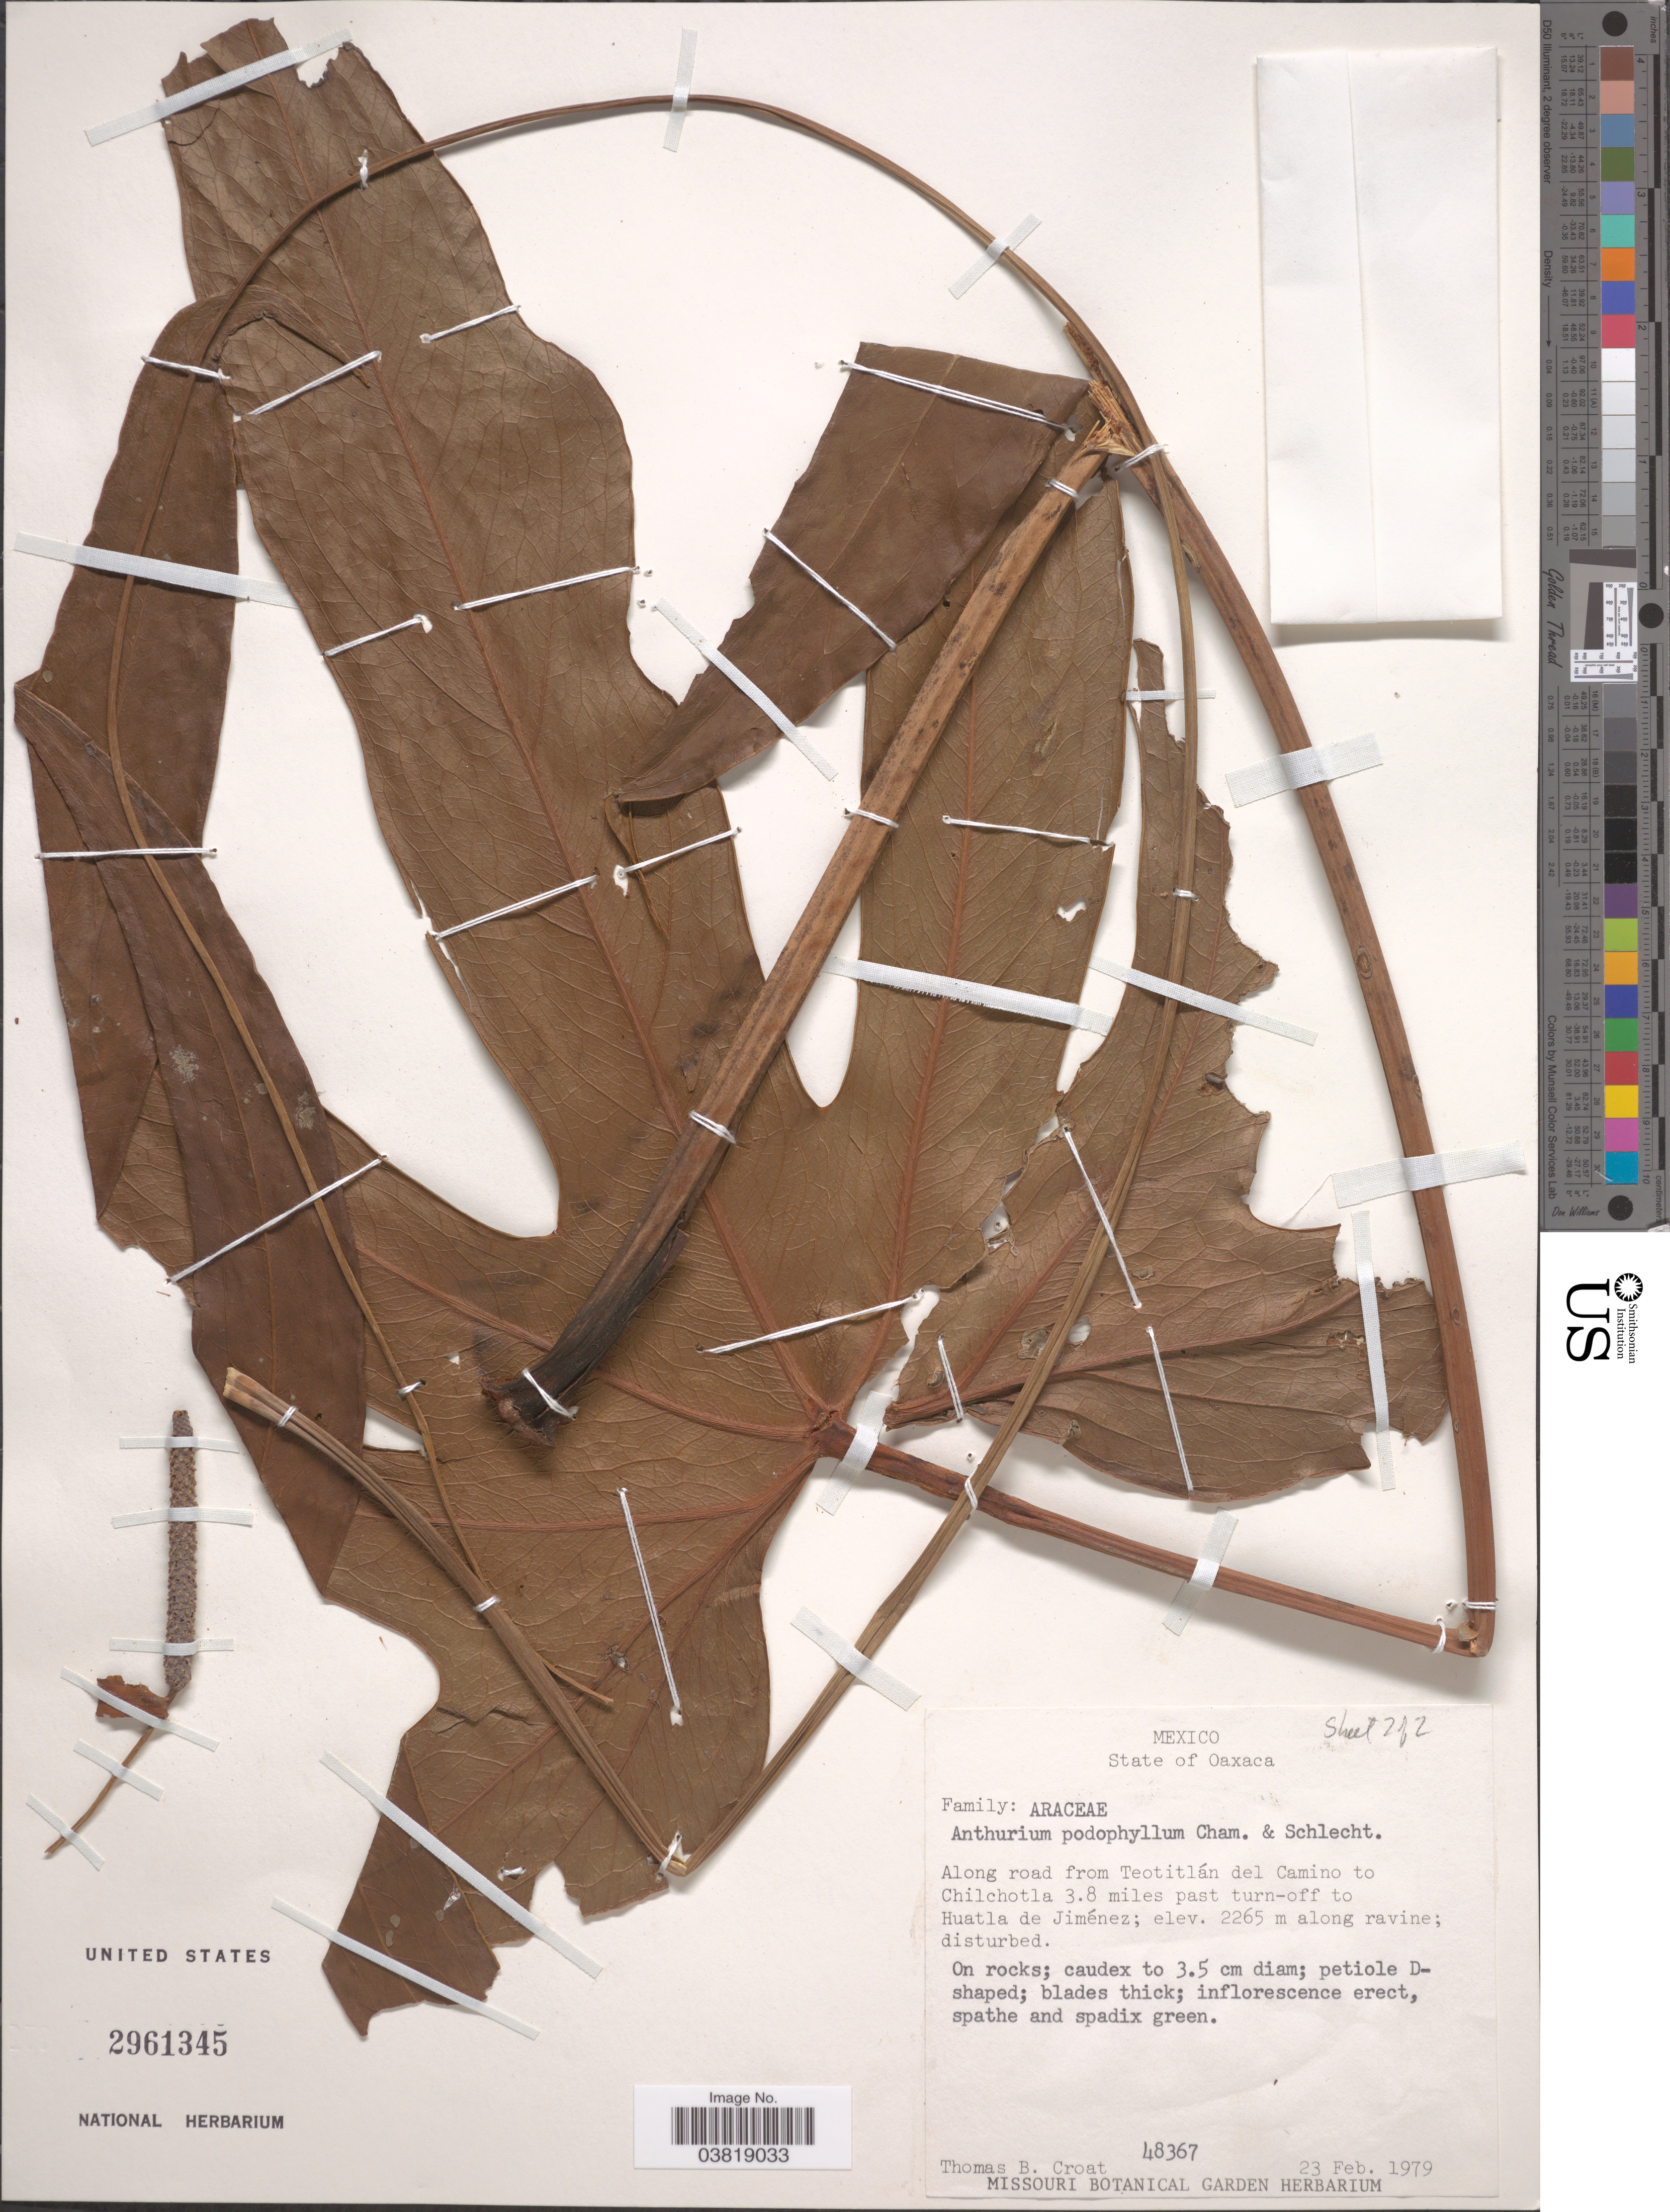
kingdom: Plantae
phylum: Tracheophyta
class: Liliopsida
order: Alismatales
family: Araceae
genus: Anthurium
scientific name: Anthurium podophyllum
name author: (Cham. & Schltdl.) Kunth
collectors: T. B. Croat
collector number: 48367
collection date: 1979-02-23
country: Mexico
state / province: Oaxaca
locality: Along road from Teotitlán del Camino to Chilchotla 3.8 miles past turn-off to Huatla de Jiménez.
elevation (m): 2265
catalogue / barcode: US 2961345